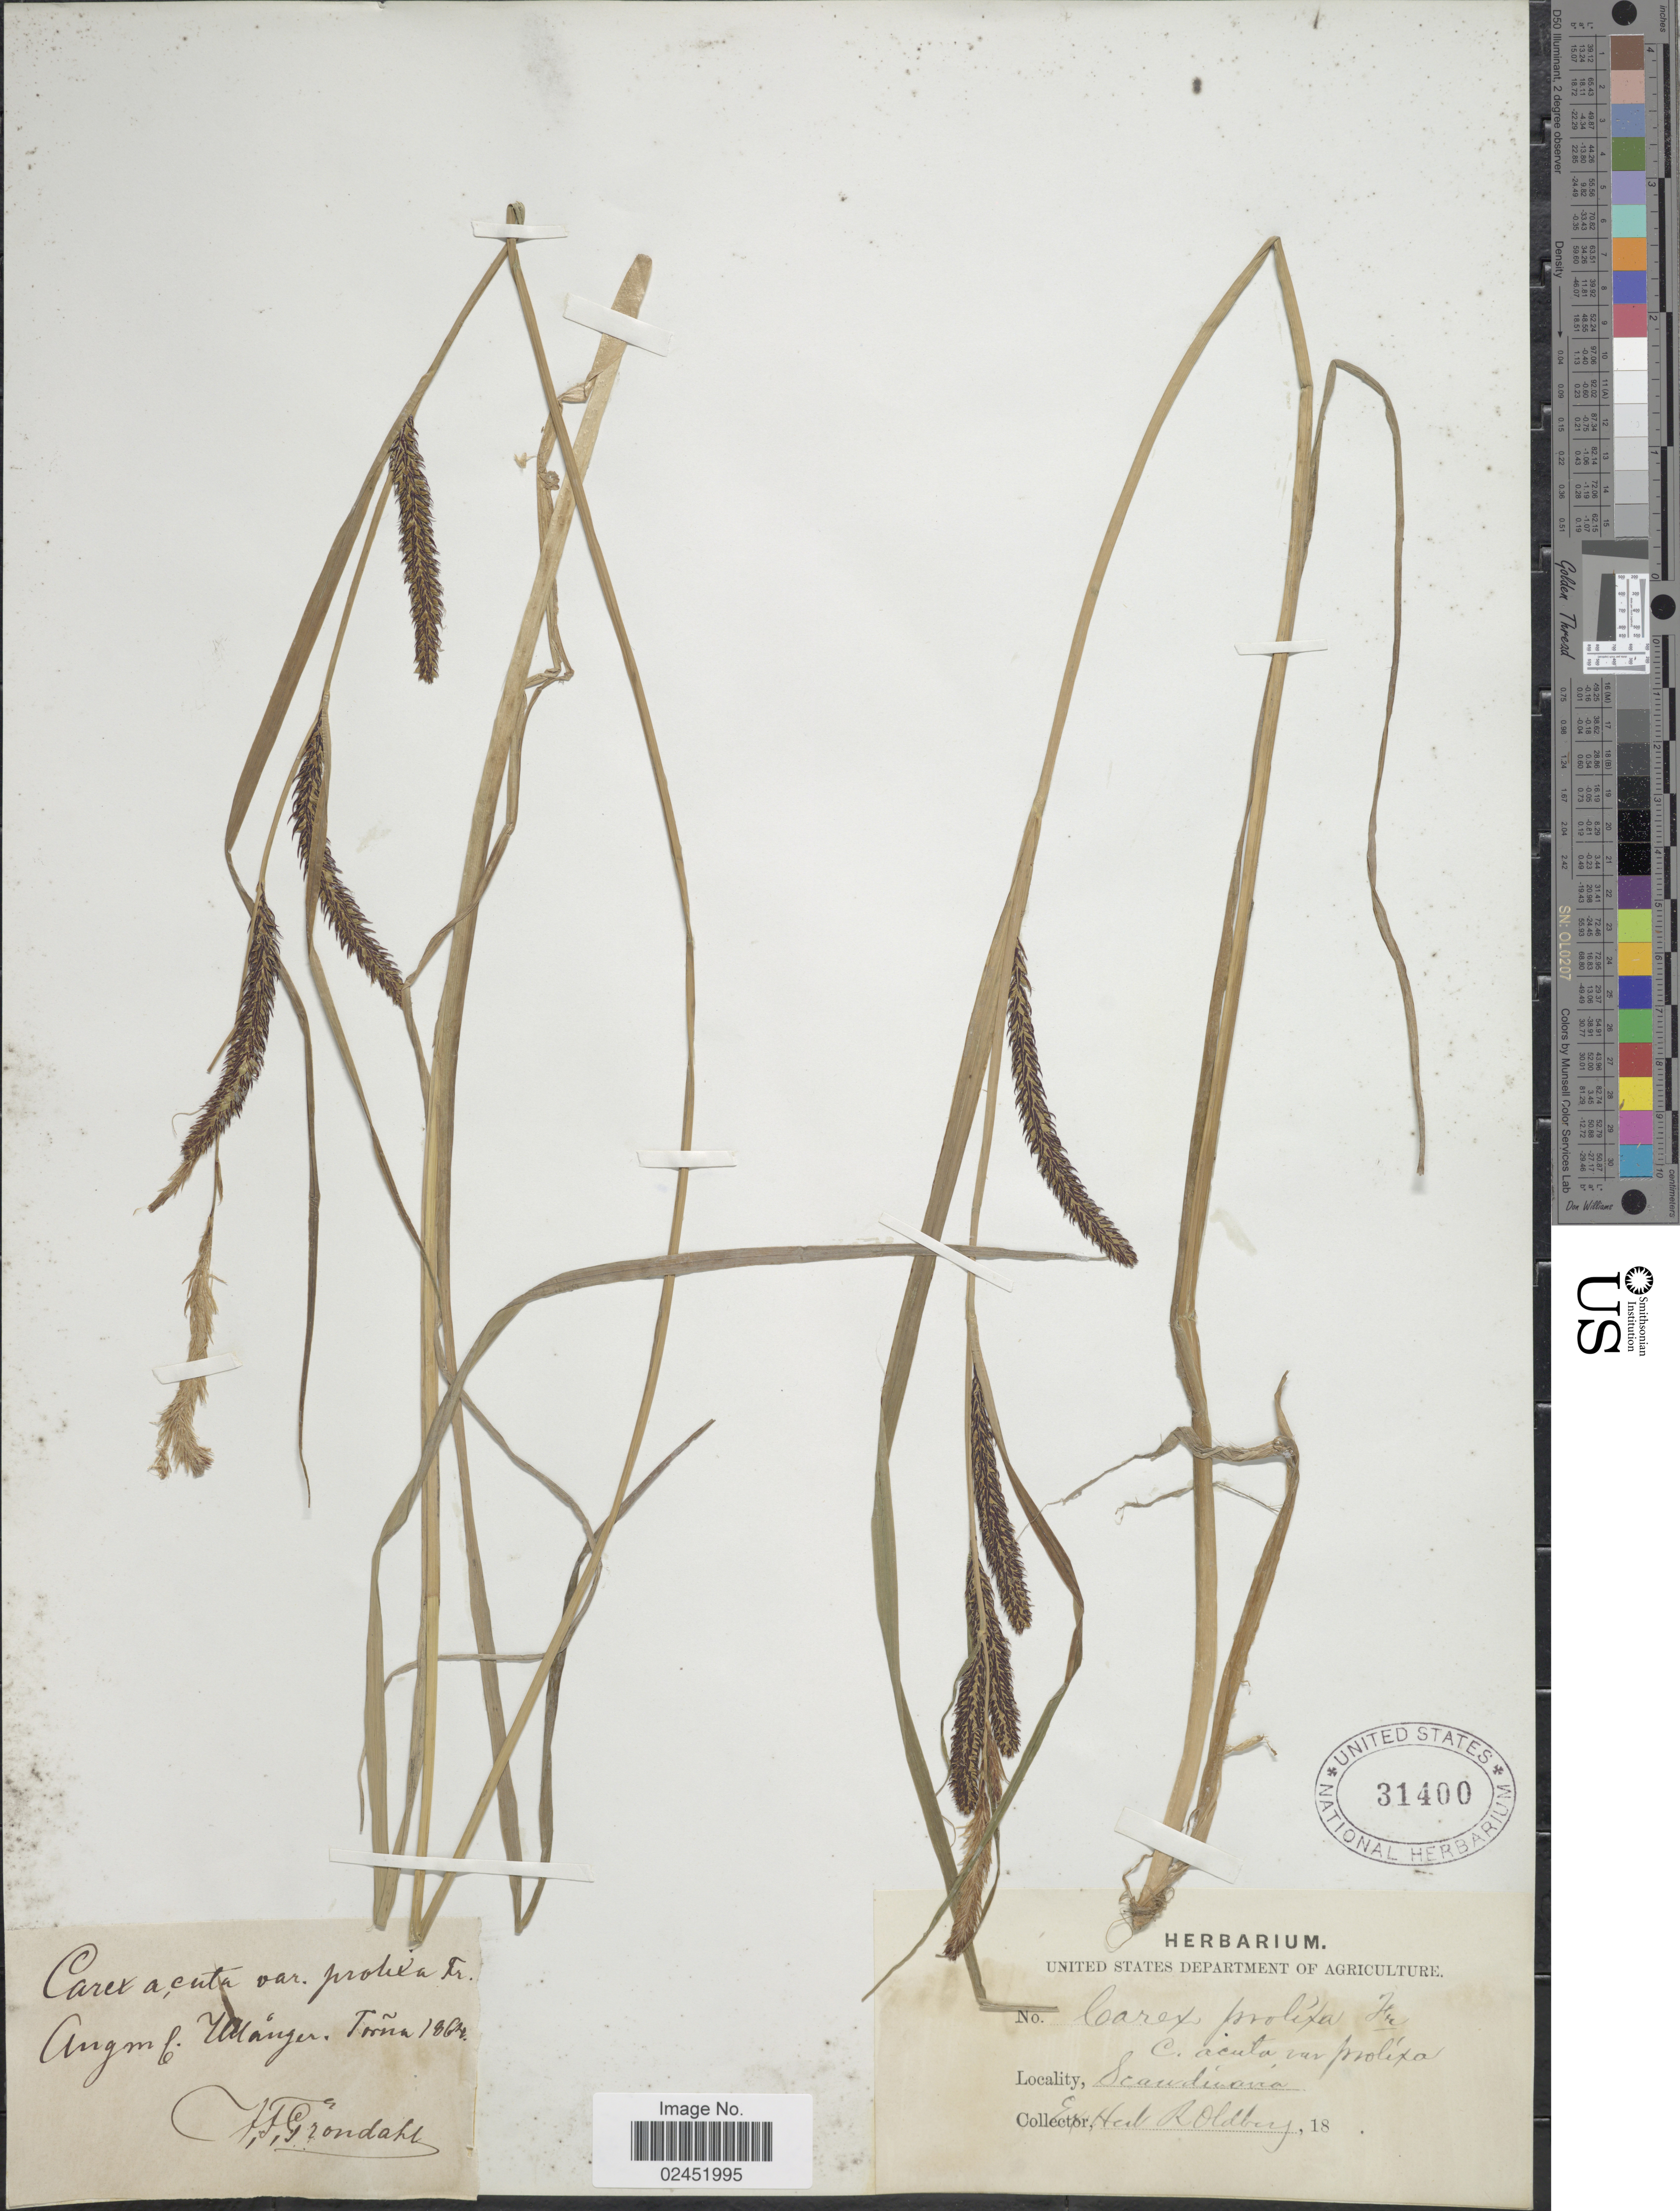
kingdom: Plantae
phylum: Tracheophyta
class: Liliopsida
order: Poales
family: Cyperaceae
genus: Carex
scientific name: Carex x prolixa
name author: Fr.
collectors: C. Grondahl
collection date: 1864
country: Sweden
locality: Scandinavia, Angml. Ullånger, Törna.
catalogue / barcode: US 31400